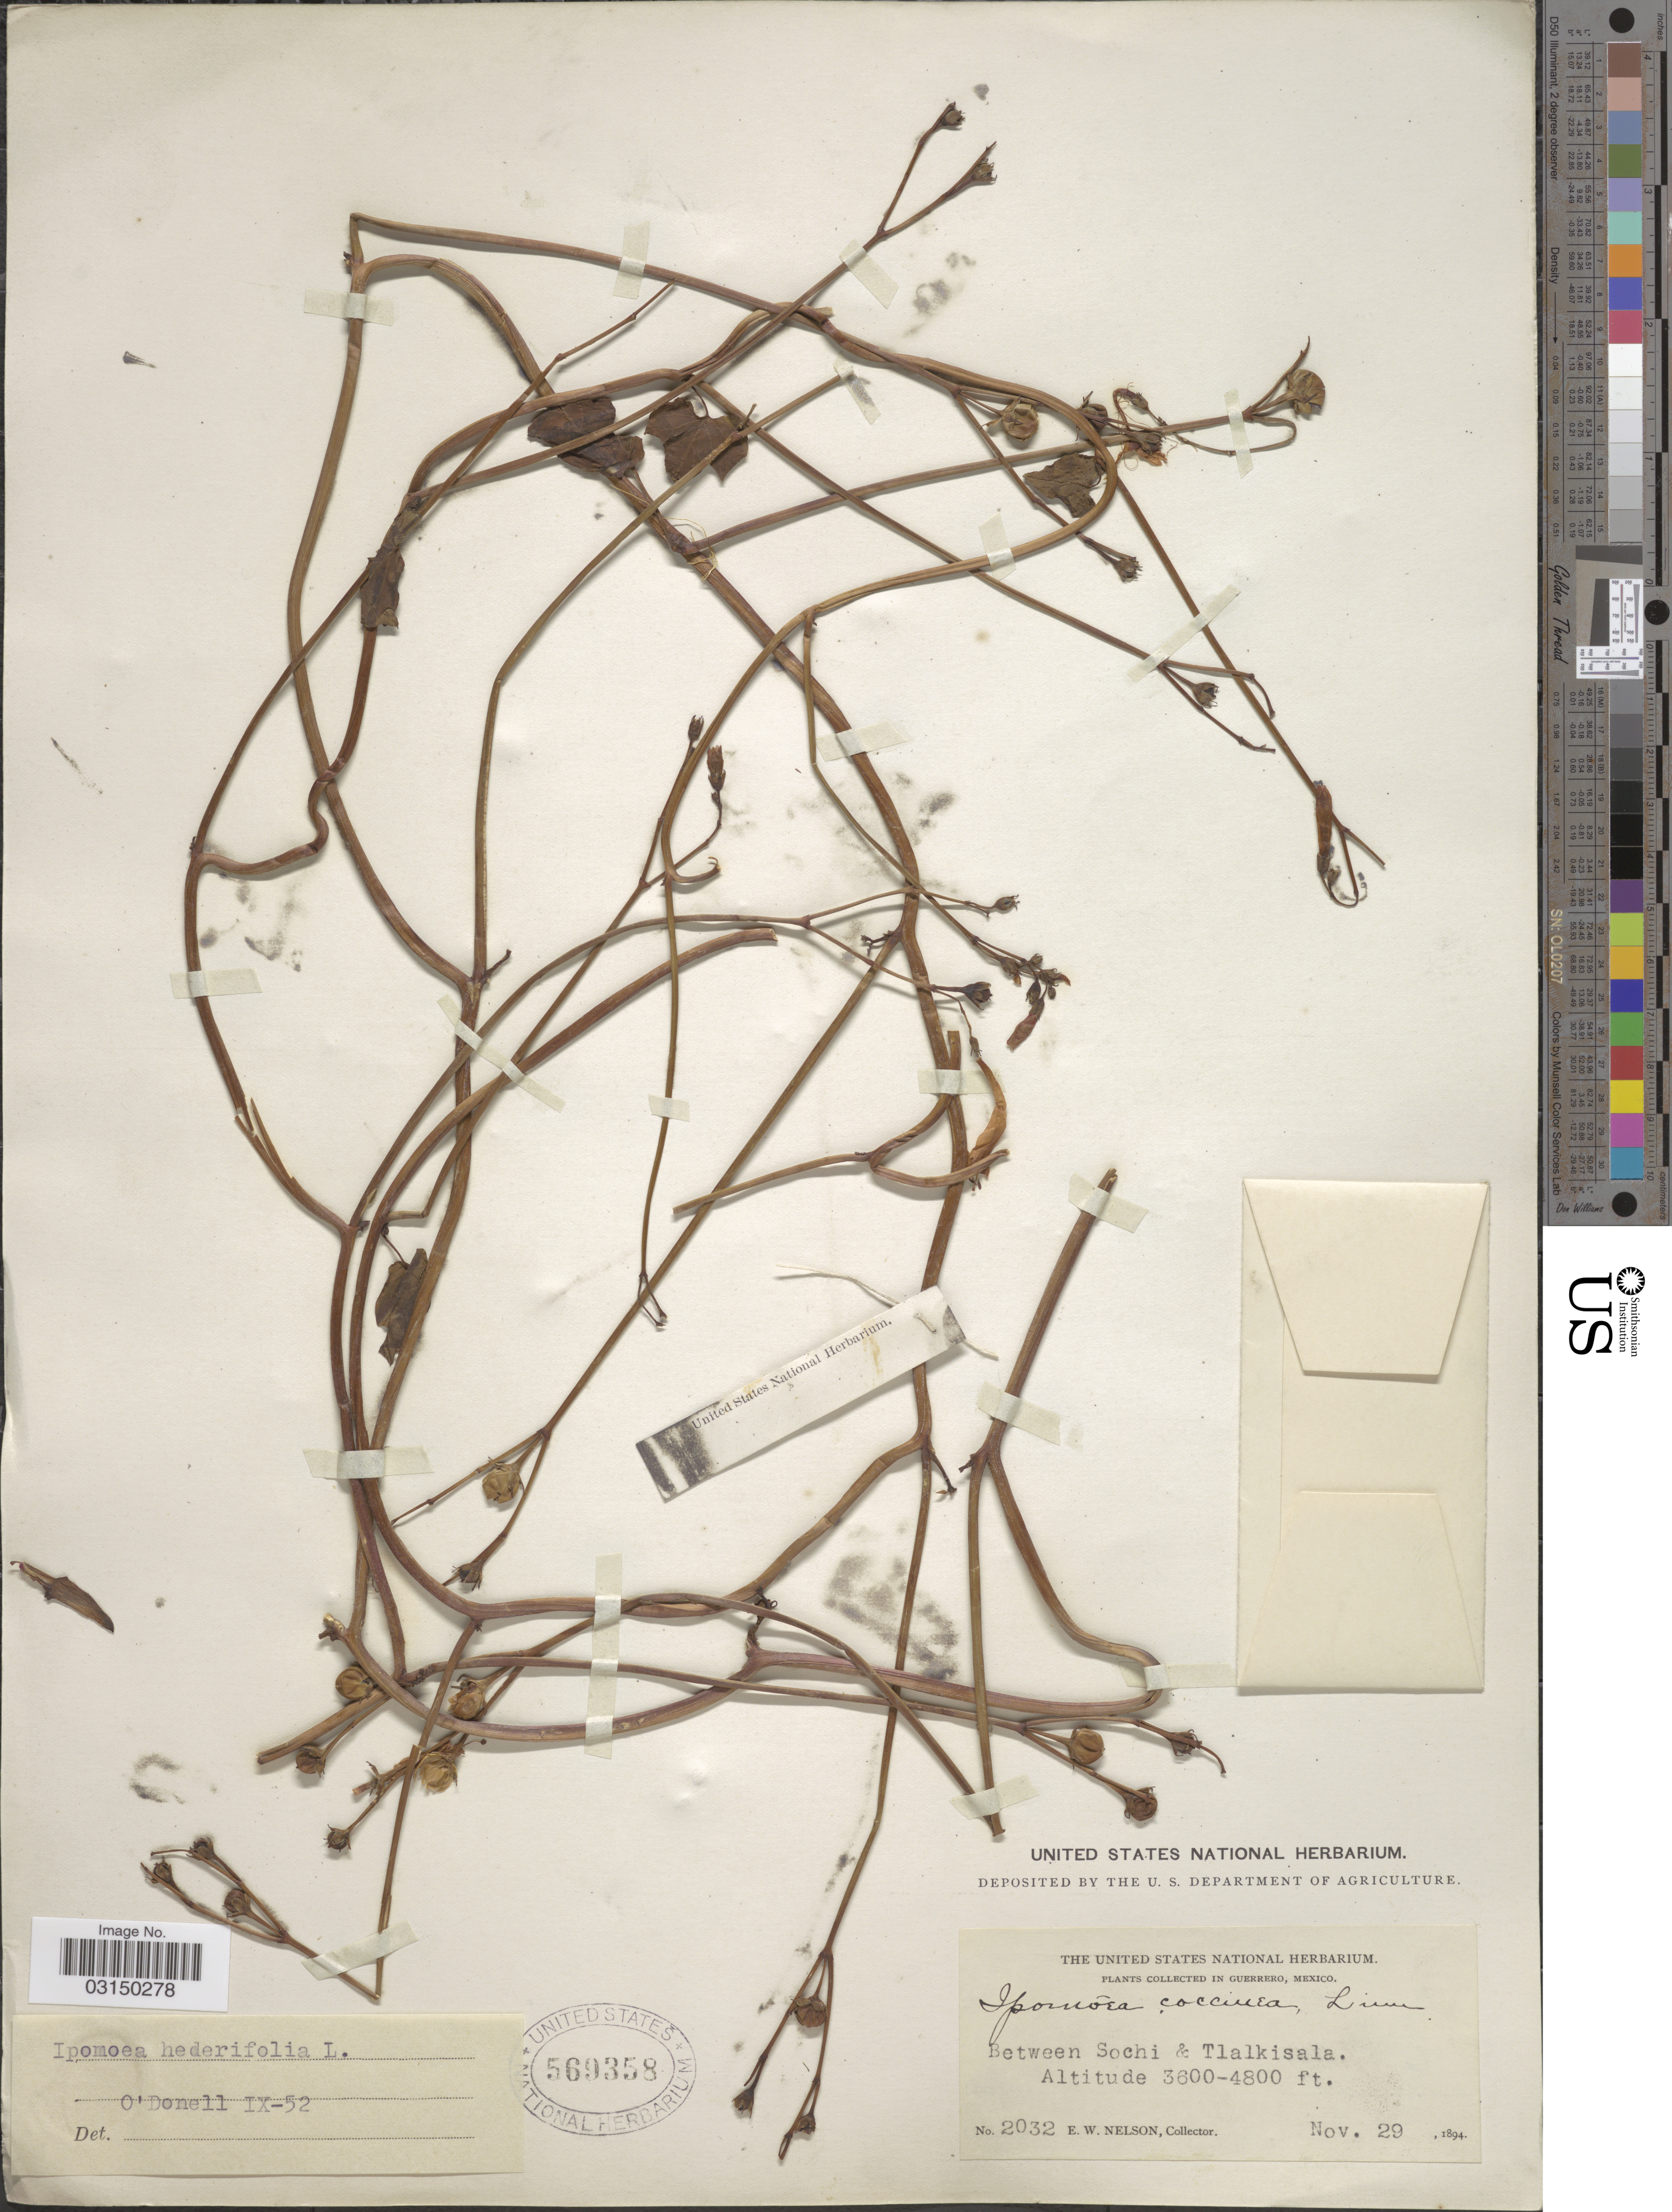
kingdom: Plantae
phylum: Tracheophyta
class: Magnoliopsida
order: Solanales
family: Convolvulaceae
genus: Ipomoea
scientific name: Ipomoea hederifolia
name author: L.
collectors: E. W. Nelson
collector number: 2032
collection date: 1894-11-29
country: Mexico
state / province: Guerrero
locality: Between Sochi & Tlalkisala.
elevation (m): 1097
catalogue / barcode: US 569358